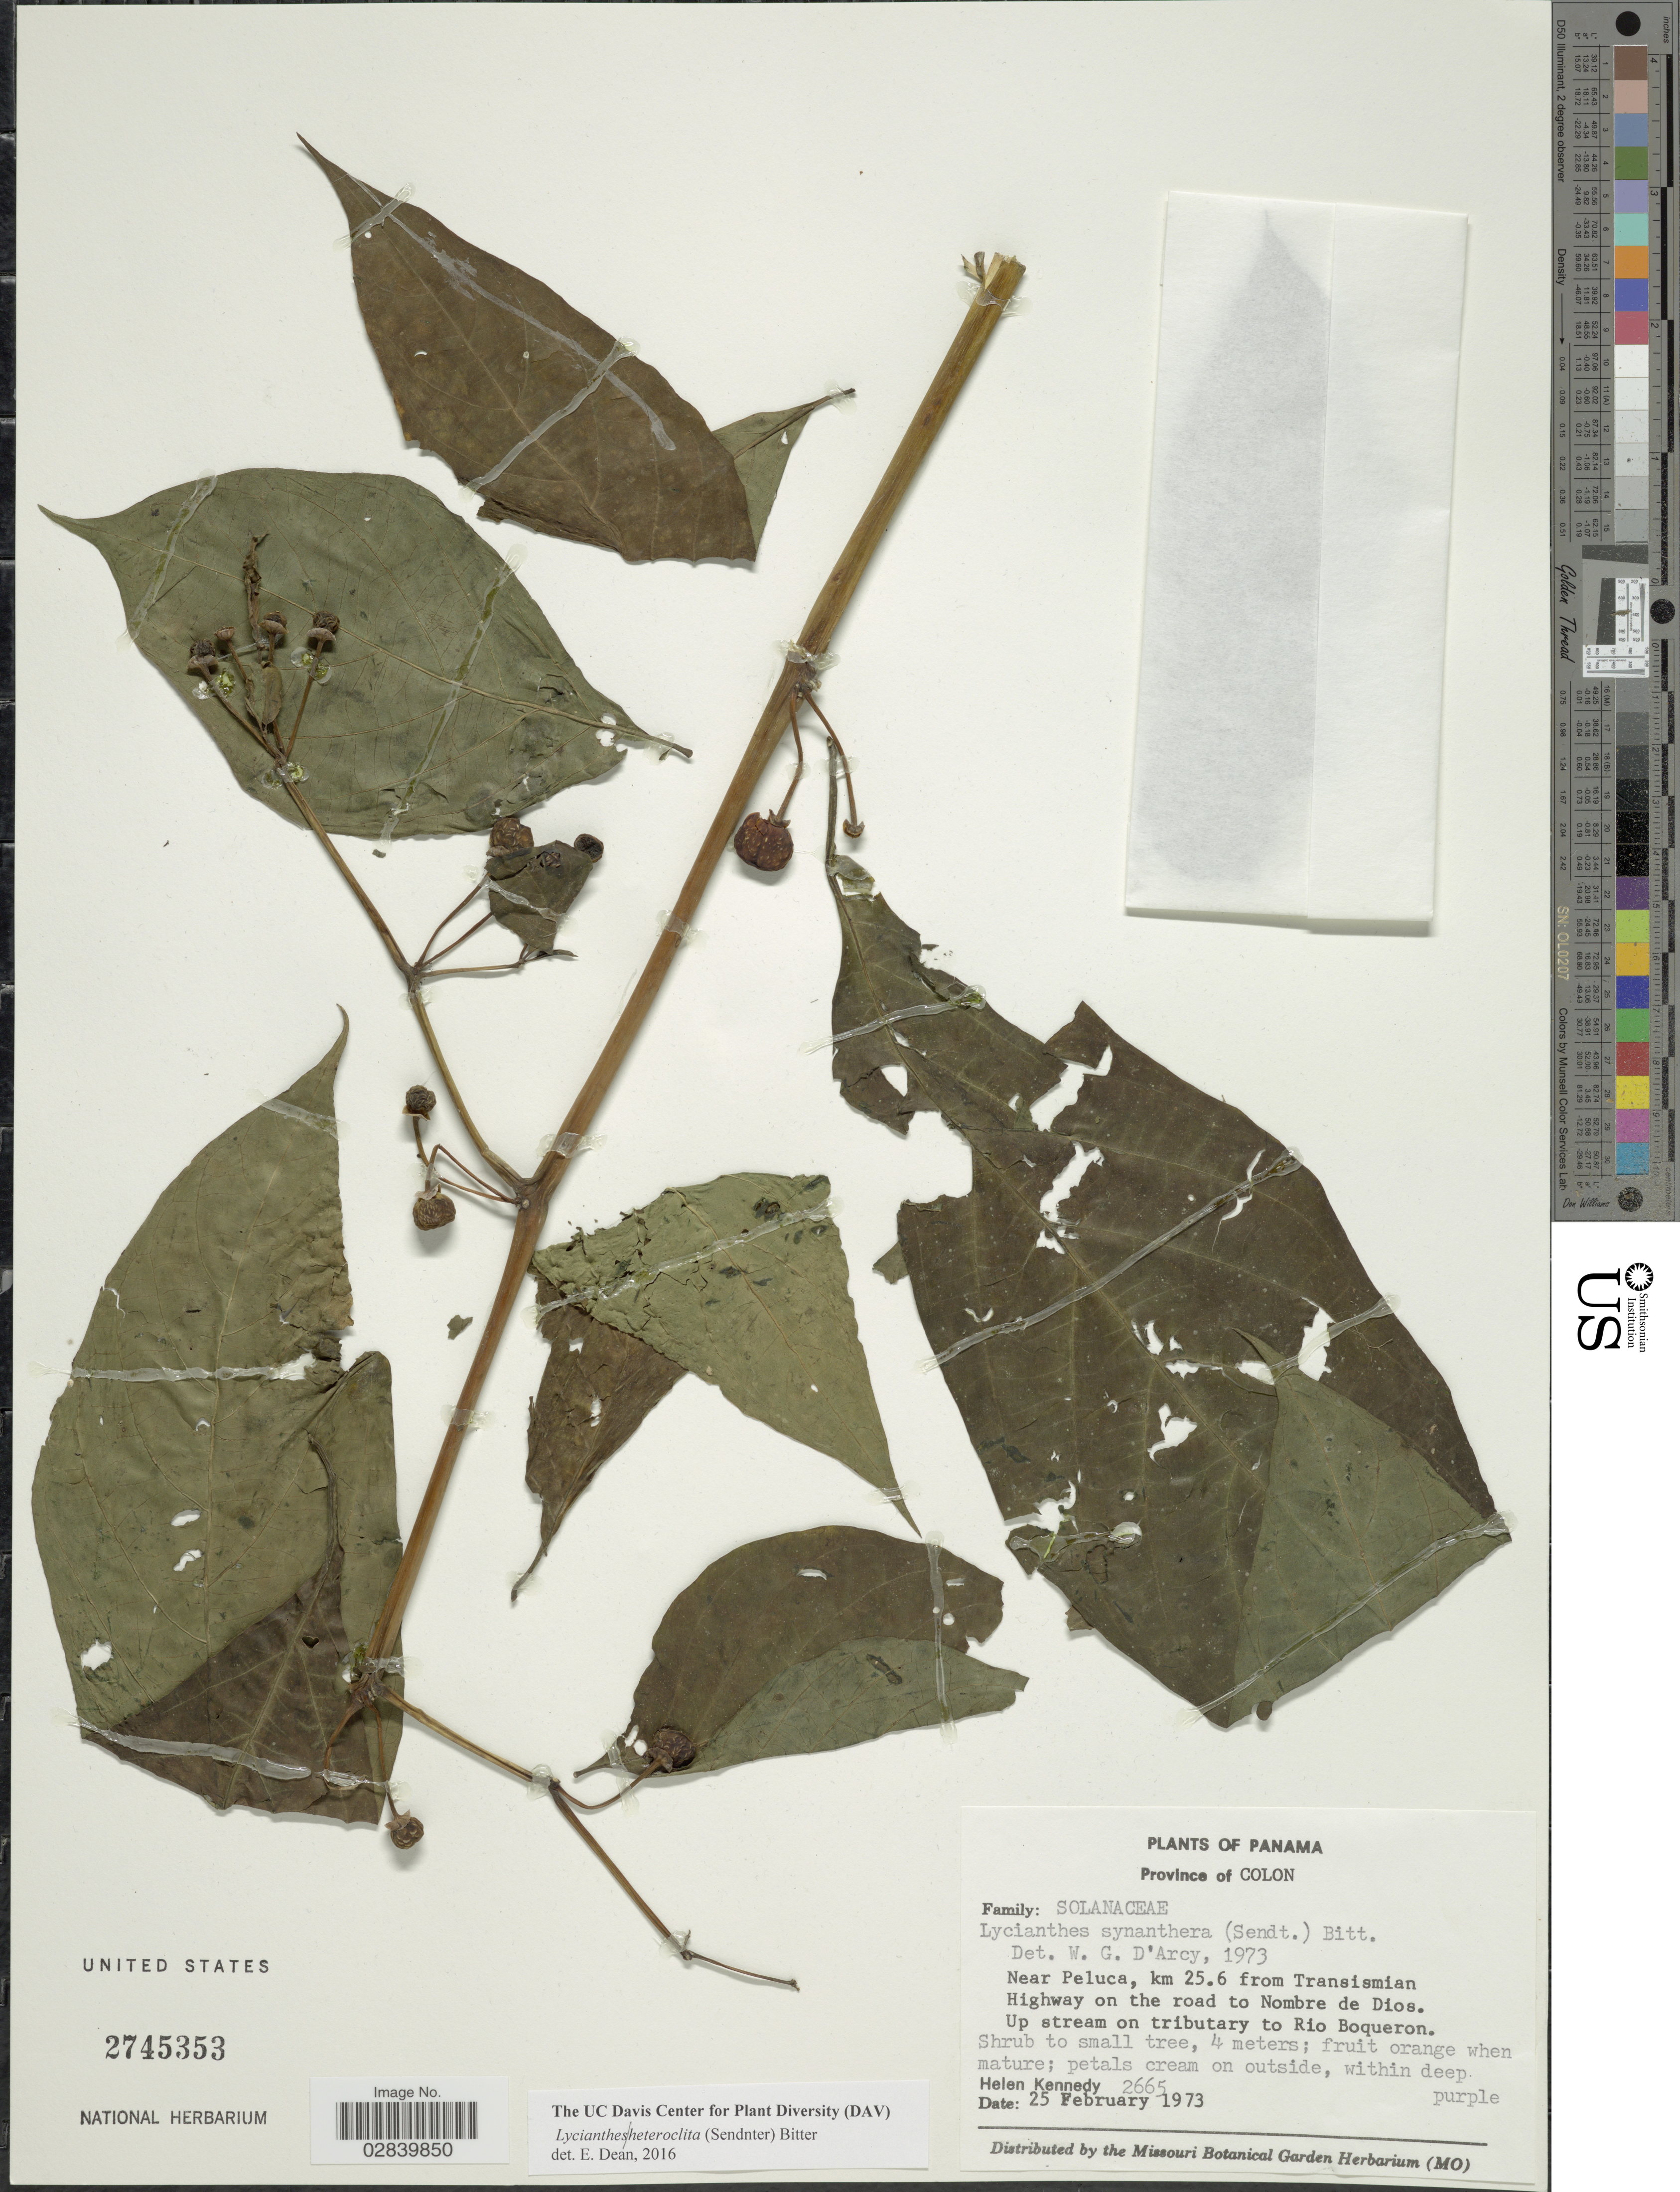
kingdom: Plantae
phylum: Tracheophyta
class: Magnoliopsida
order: Solanales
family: Solanaceae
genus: Lycianthes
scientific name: Lycianthes heteroclita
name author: (Sendtn.) Bitter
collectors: H. Kennedy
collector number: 2665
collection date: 1973-02-25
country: Panama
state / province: Colón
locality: Near Peluca, km 25.6 from Transismian Highway on the road to Nombre de Dios. Up stream on tributary to Rio Boqueron.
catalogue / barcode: US 2745353